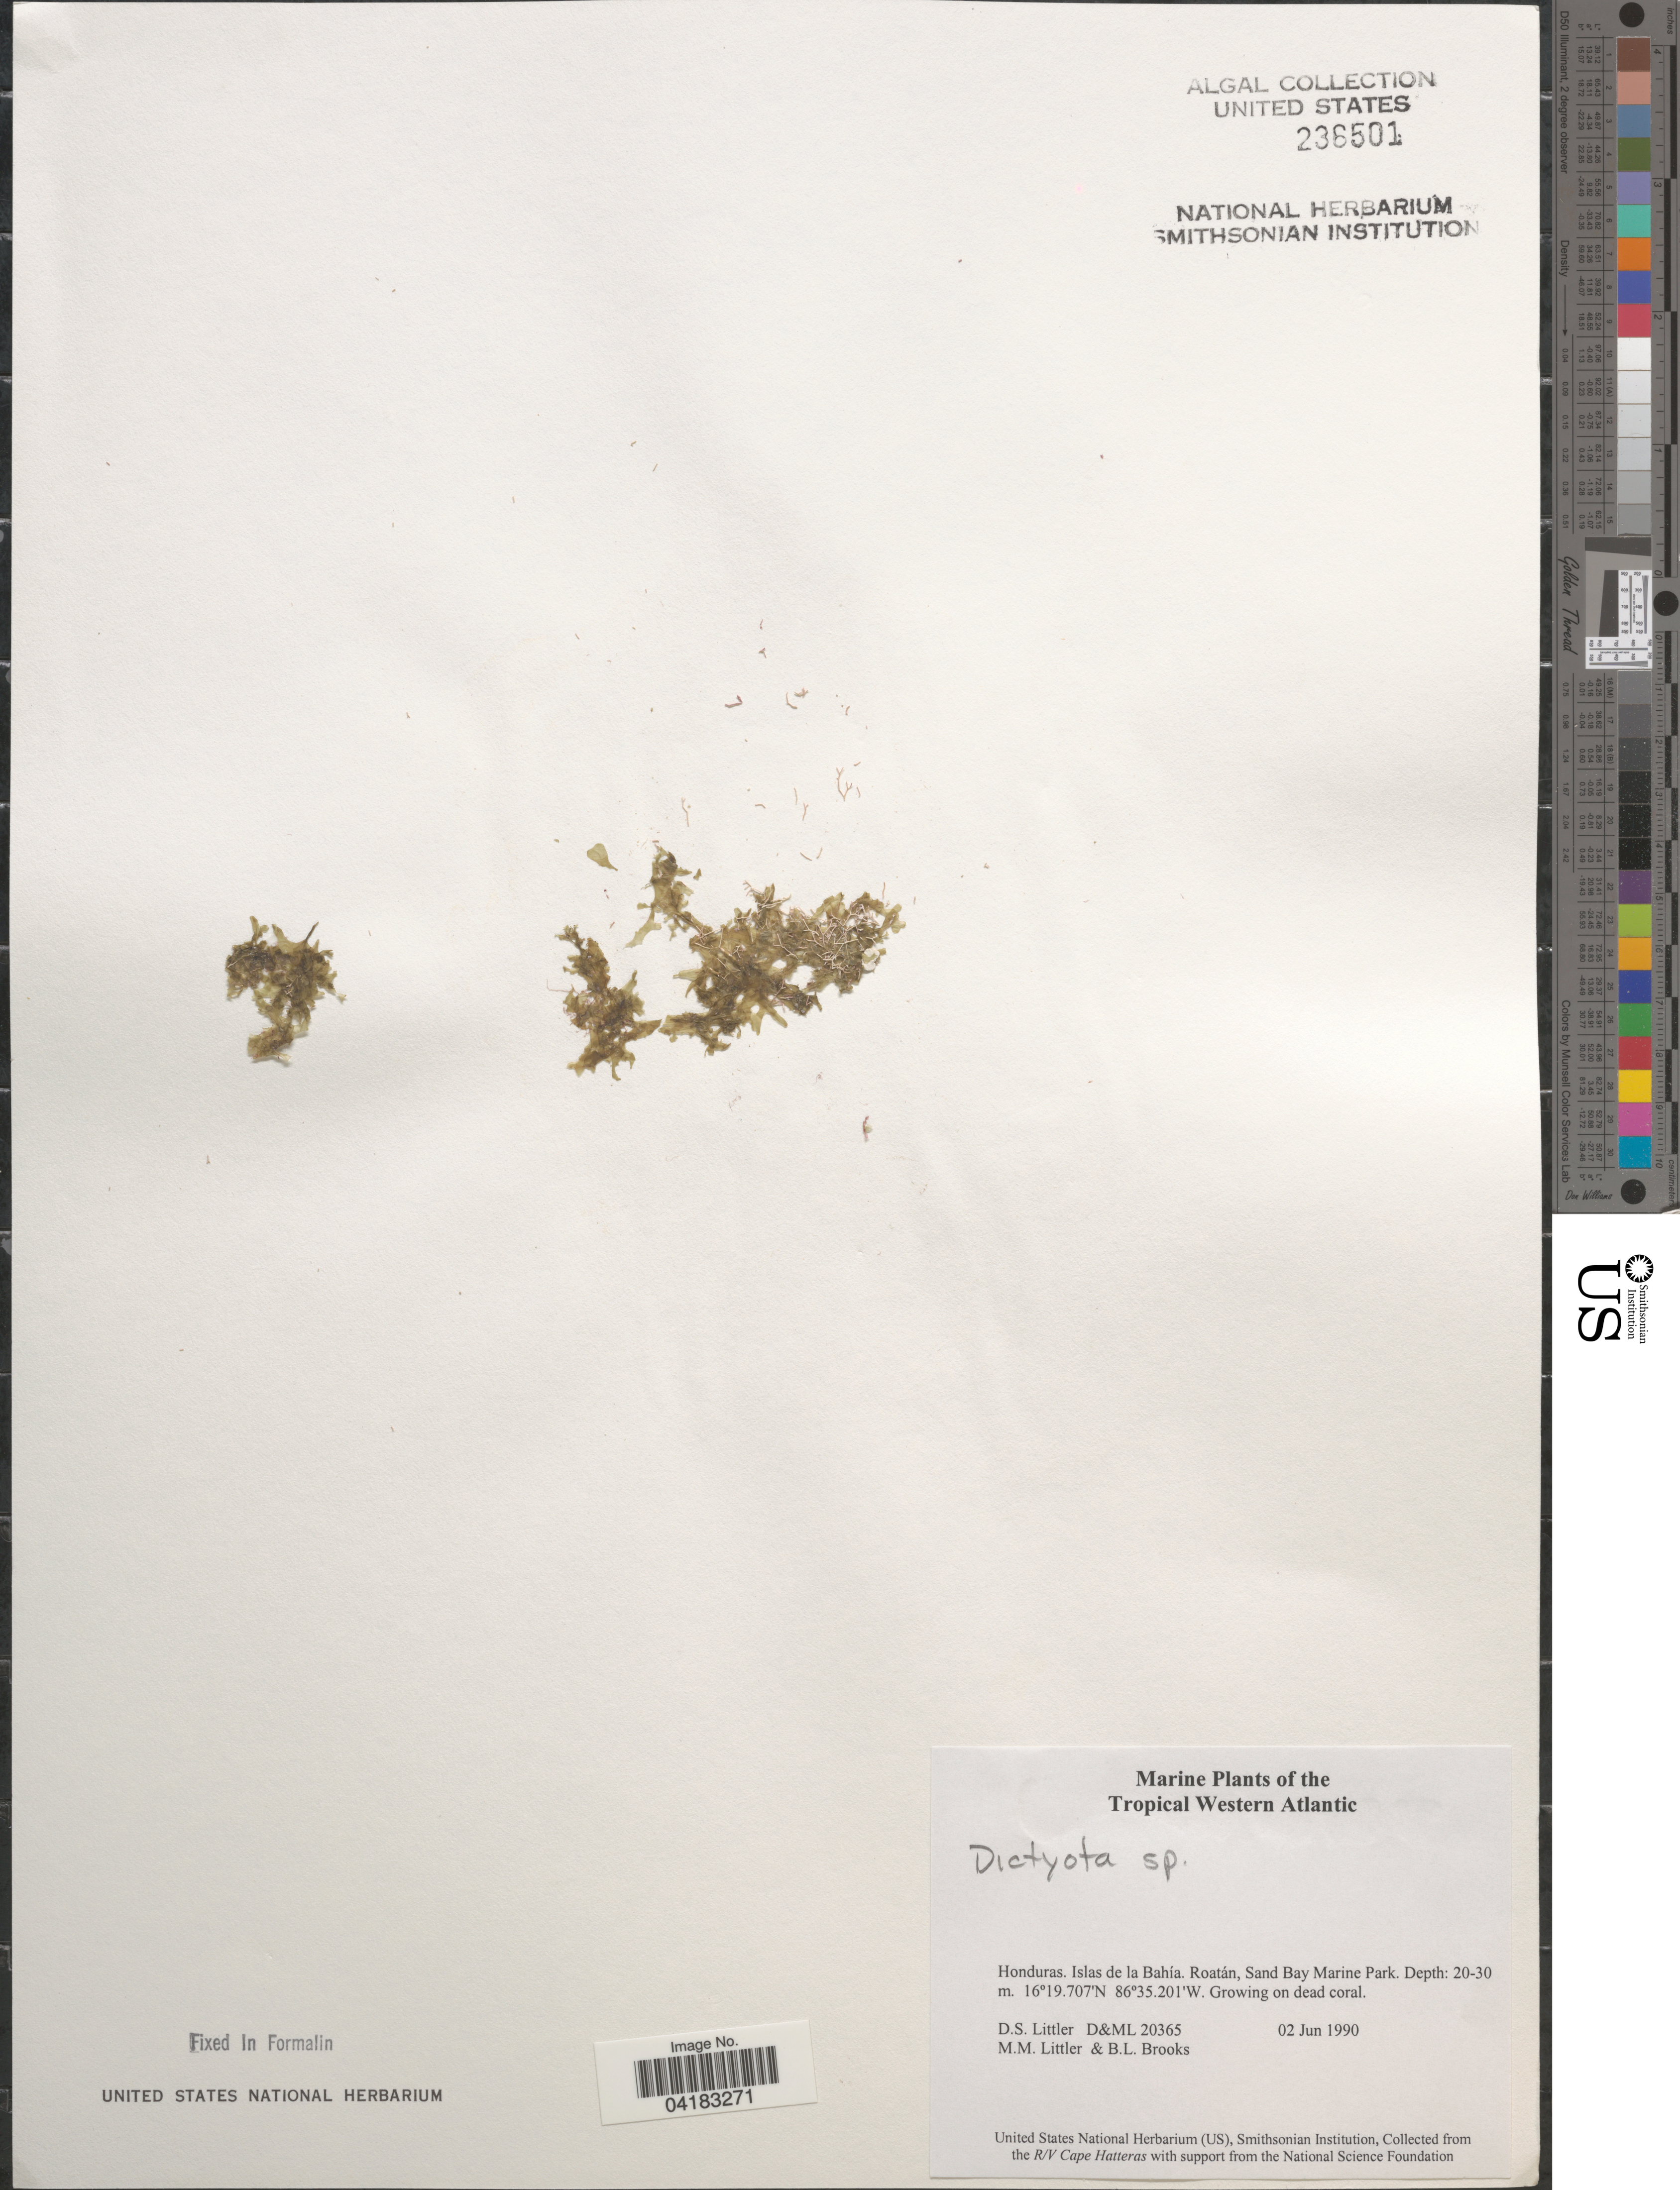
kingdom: Chromista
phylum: Ochrophyta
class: Phaeophyceae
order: Dictyotales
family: Dictyotaceae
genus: Dictyota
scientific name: Dictyota sp.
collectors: D. S. Littler & B. Brooks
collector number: D&ML20365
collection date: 1990-06-02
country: Honduras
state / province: Islas de la Bahía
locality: Tropical Western Atlantic. Roatán, Sand Bay Marine Park.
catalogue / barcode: US 236501